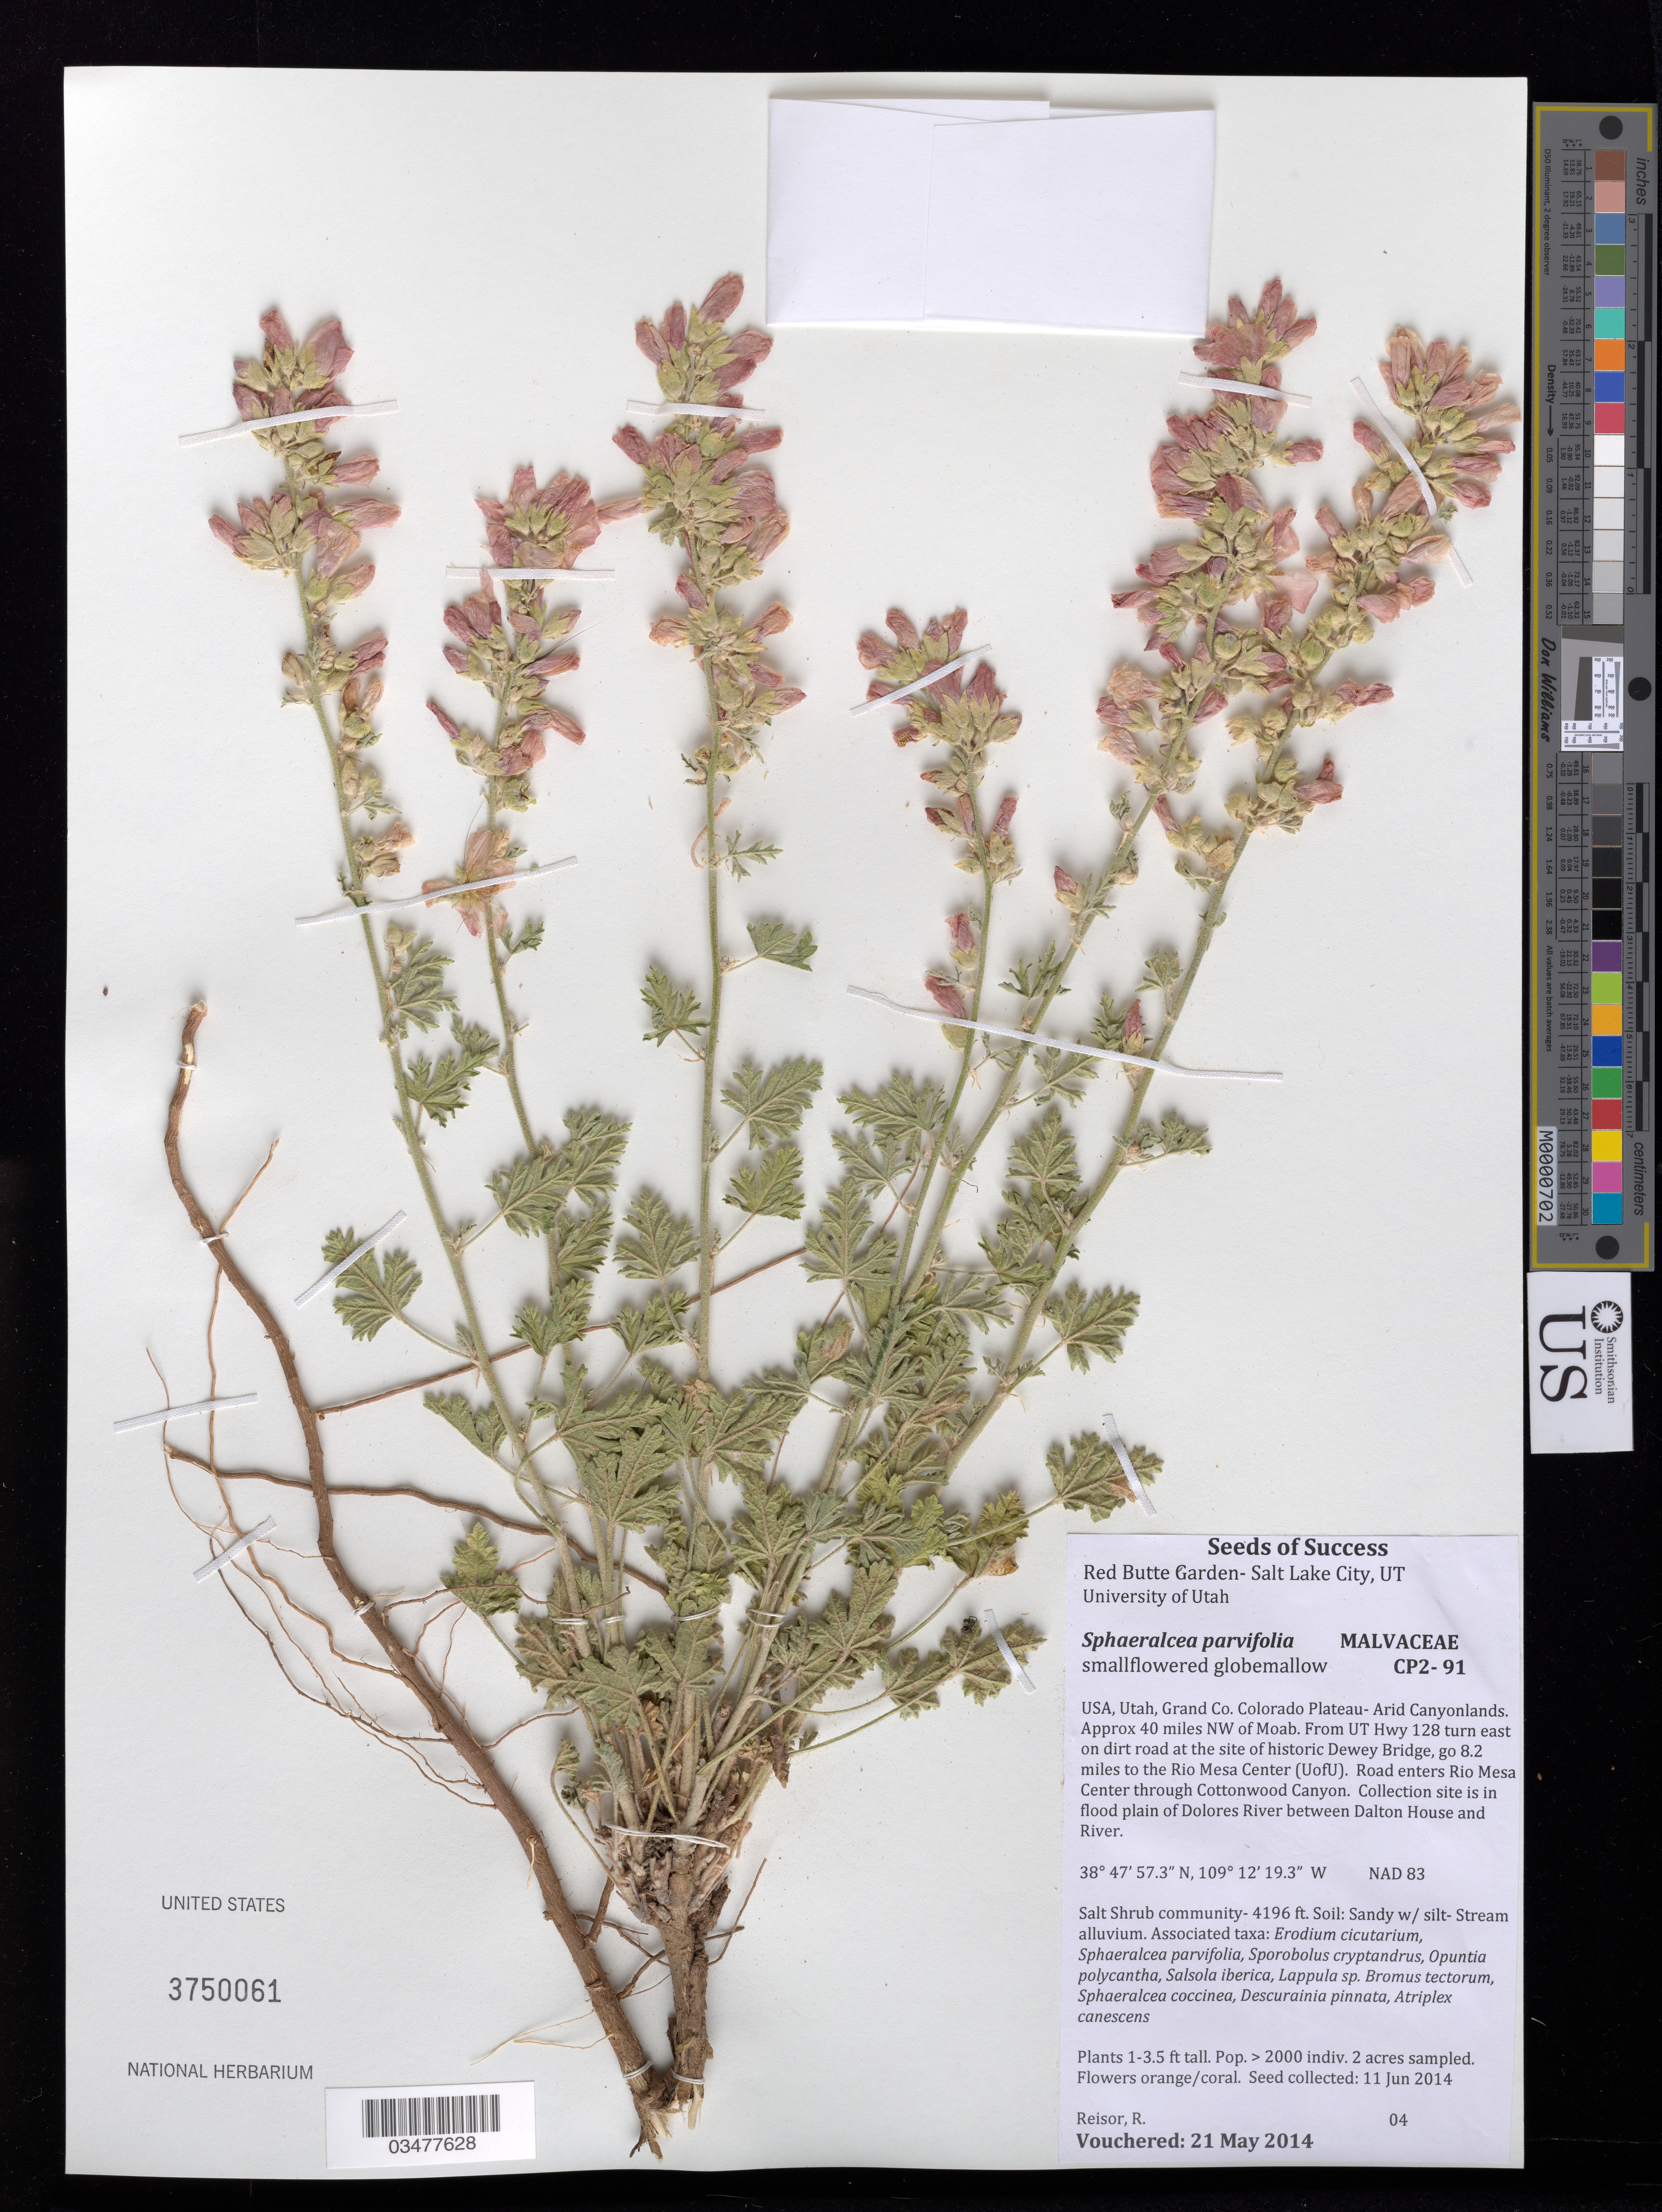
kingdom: Plantae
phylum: Tracheophyta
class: Magnoliopsida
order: Malvales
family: Malvaceae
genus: Sphaeralcea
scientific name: Sphaeralcea parvifolia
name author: A. Nelson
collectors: R. Reisor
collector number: CP2-91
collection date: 2014-06-11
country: United States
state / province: Utah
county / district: Grand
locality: Rio Mesa Center, flood plain of Dolores River between Dalton House and River.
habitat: Salt Shrub community, sandy /slit soil, alluvium. With Opuntia polycantha, Salsola iberica, Lappula sp., Bromus tectorum, etc.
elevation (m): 1279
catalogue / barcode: US 3750061